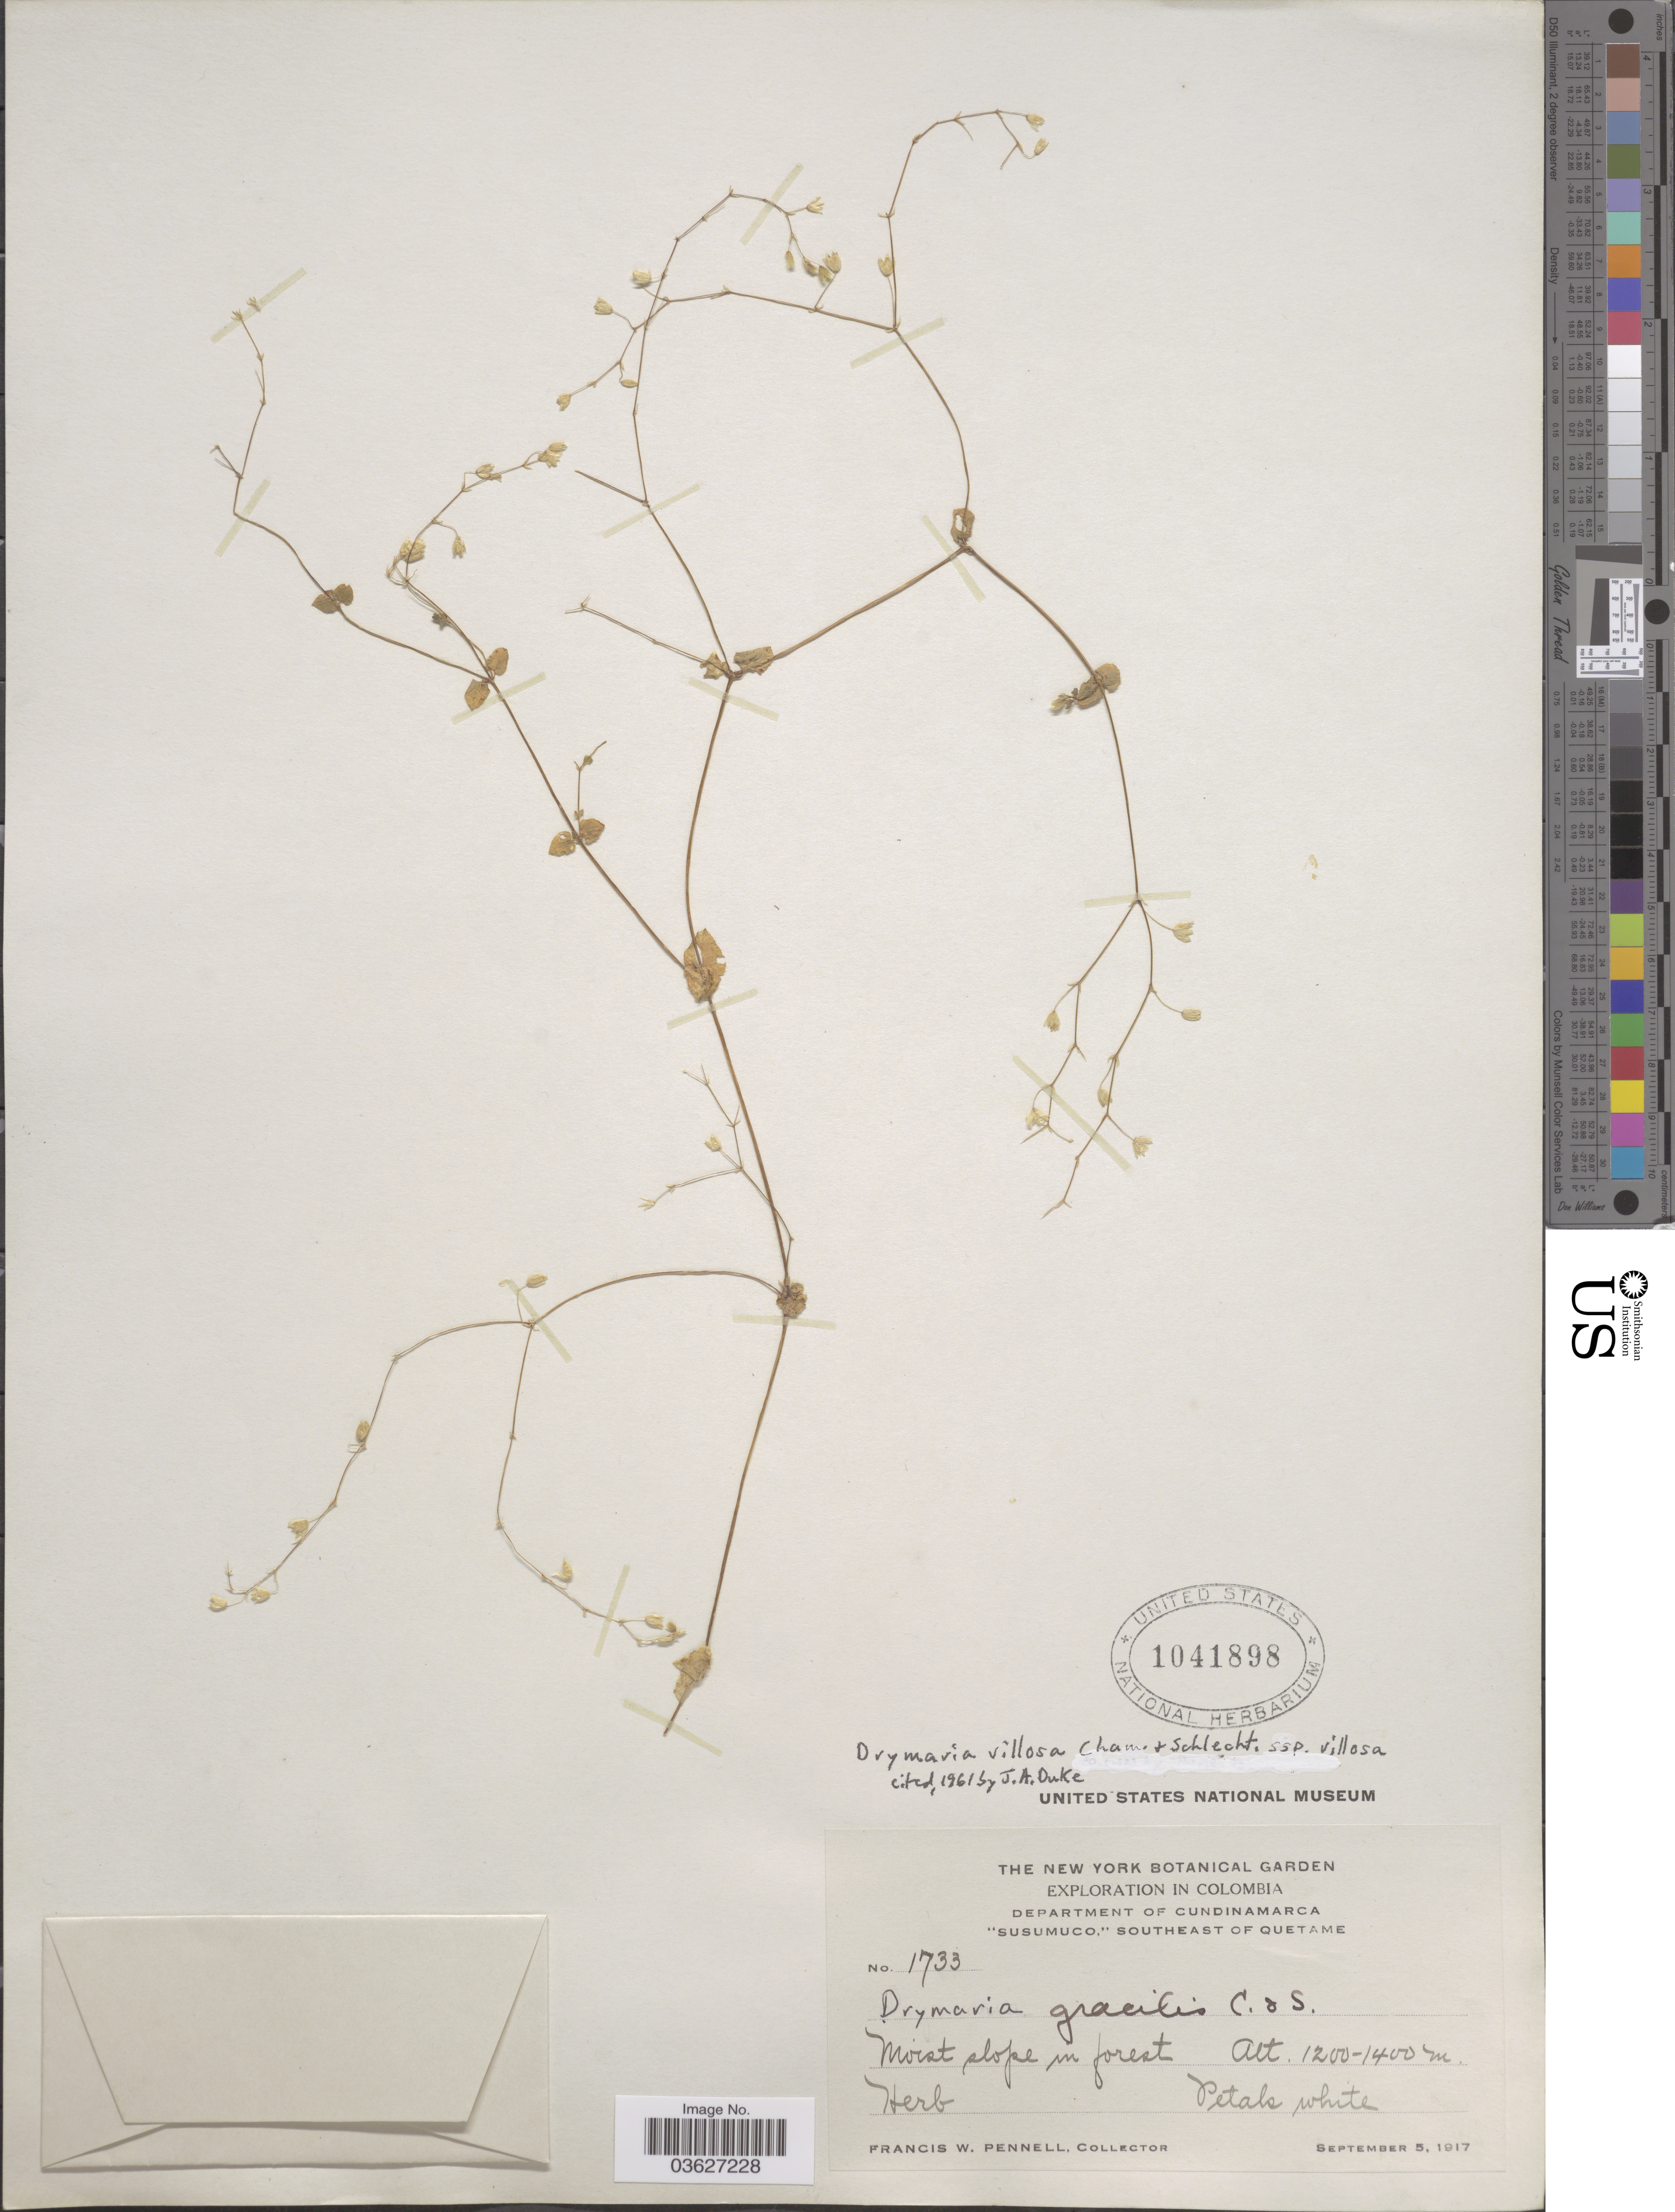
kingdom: Plantae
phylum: Tracheophyta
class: Magnoliopsida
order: Caryophyllales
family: Caryophyllaceae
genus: Drymaria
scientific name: Drymaria villosa subsp. villosa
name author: Cham. & Schltdl.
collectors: F. W. Pennell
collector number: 1733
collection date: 1917-09-05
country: Colombia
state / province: Cundinamarca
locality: Department of Cundinamarca. "Susumuco," Southeast of Quetame.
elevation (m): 1200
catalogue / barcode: US 1041898